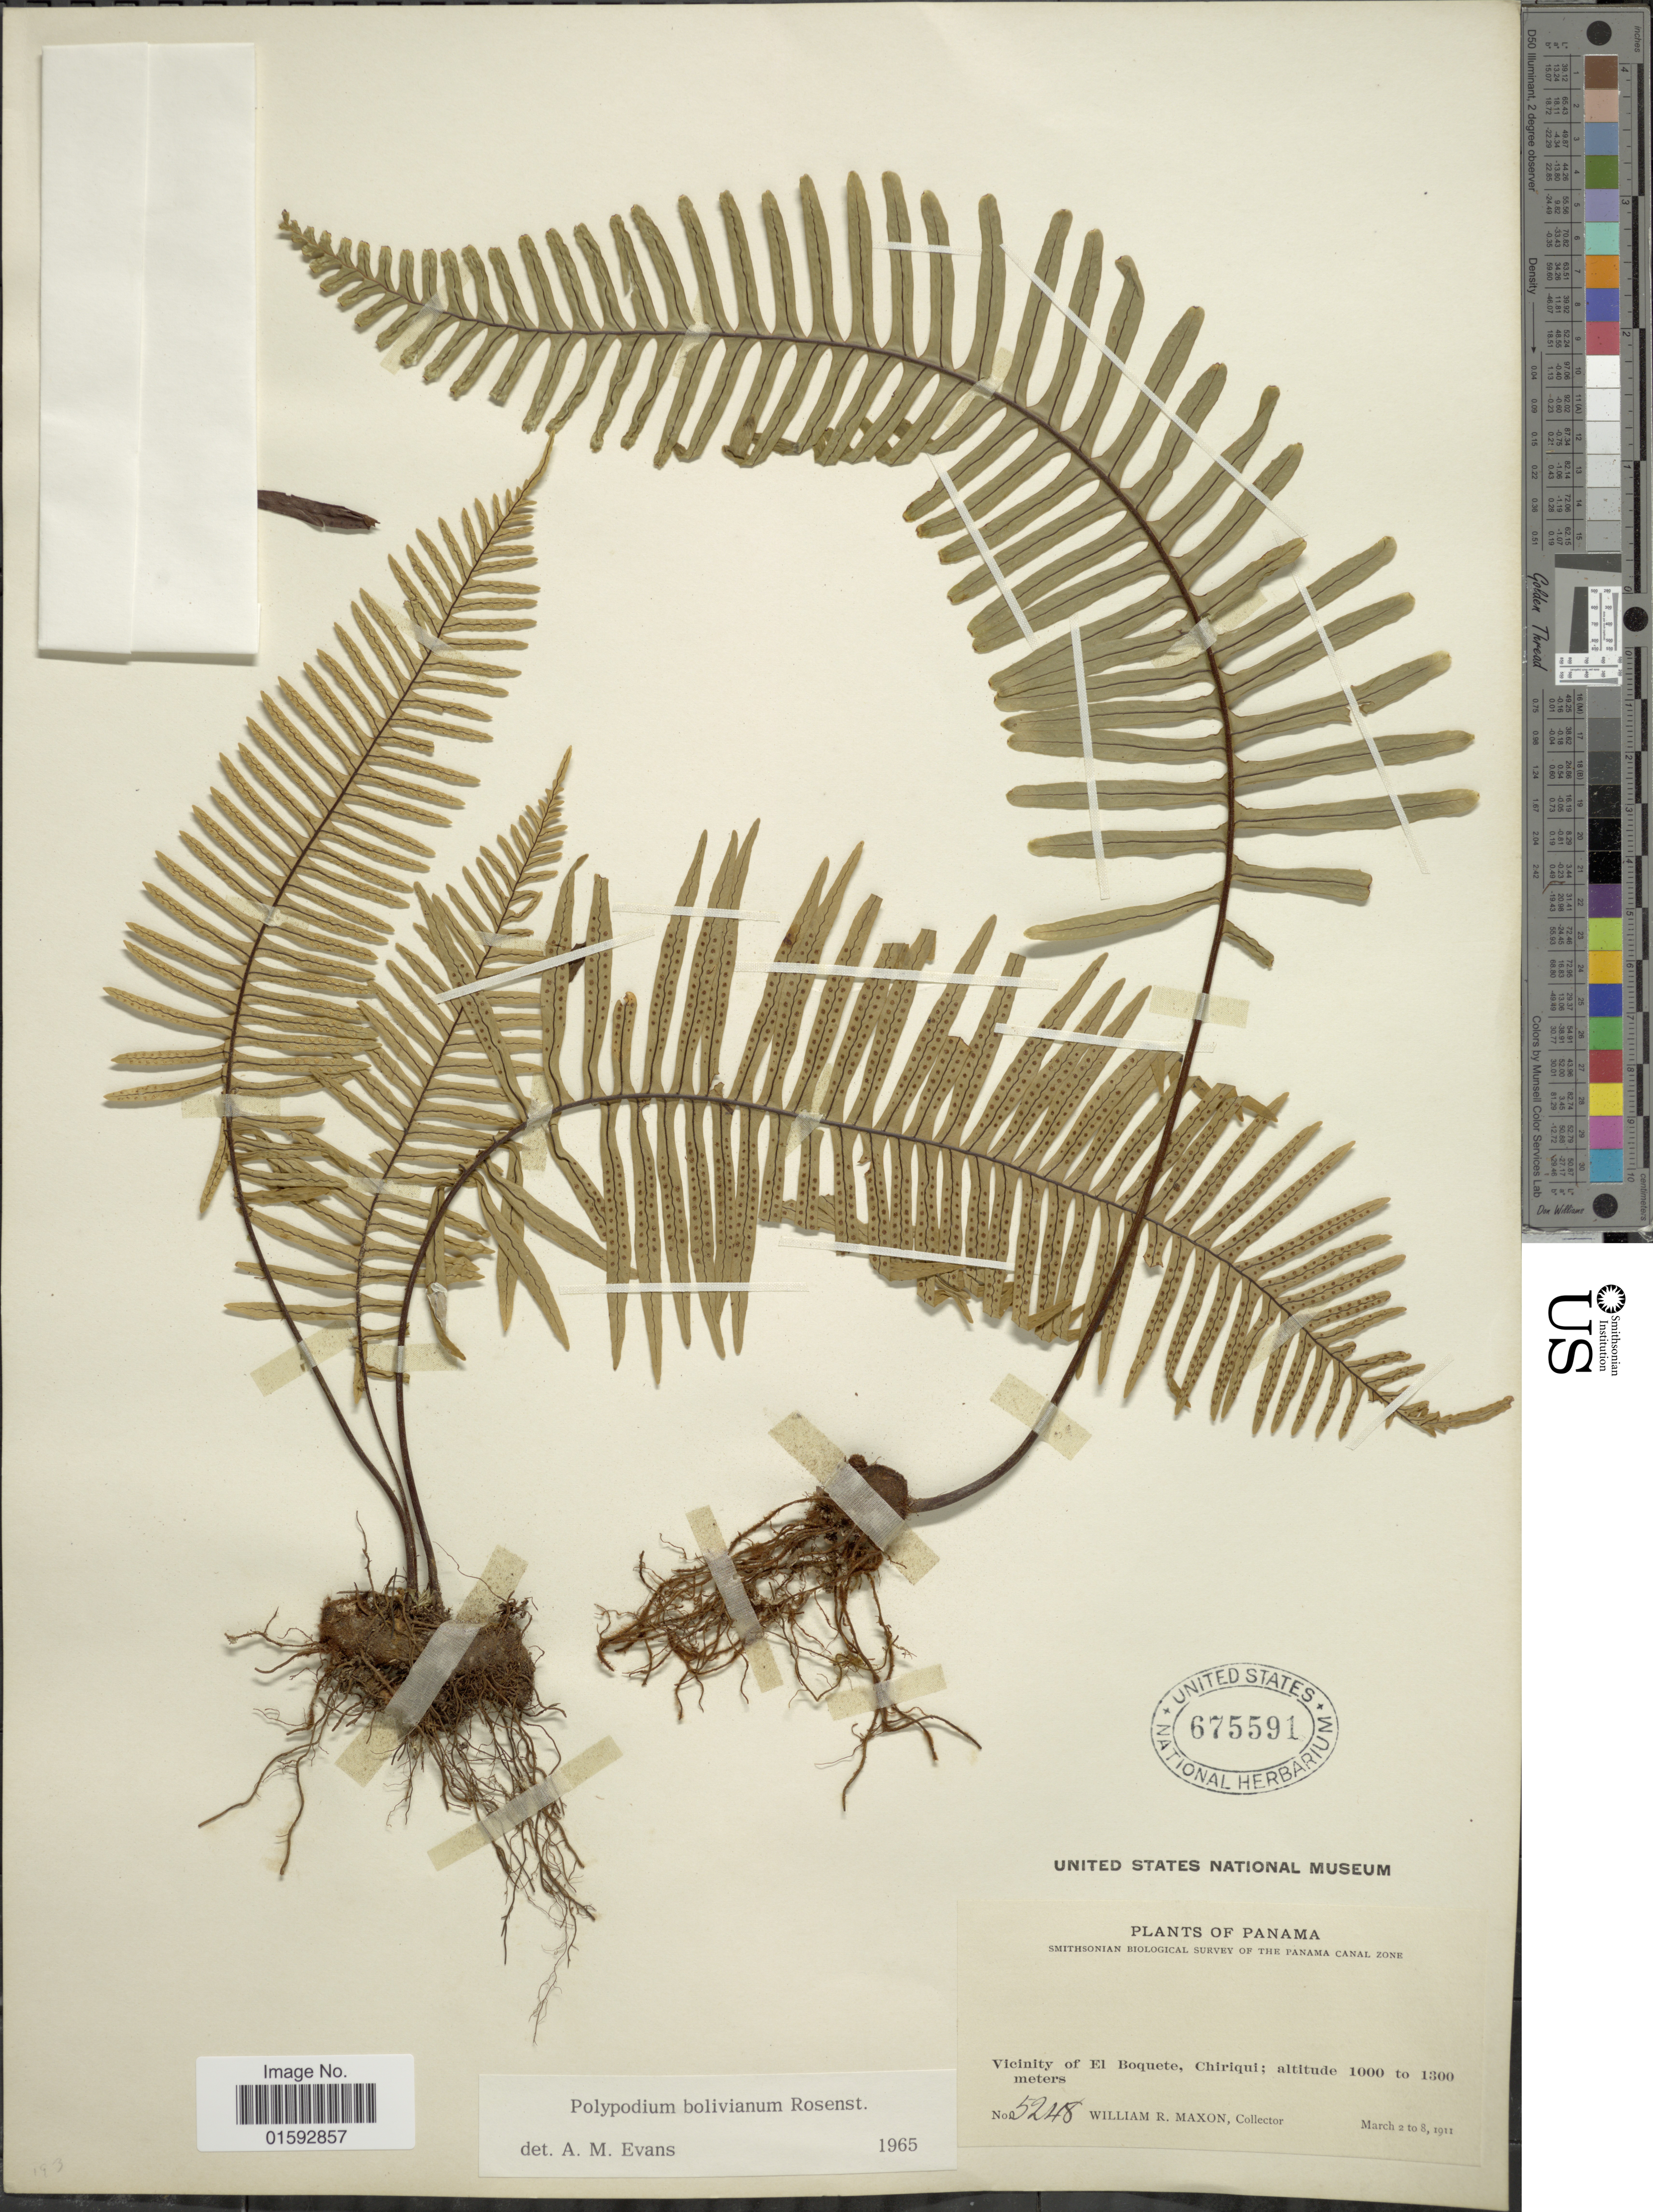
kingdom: Plantae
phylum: Tracheophyta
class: Polypodiopsida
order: Polypodiales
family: Polypodiaceae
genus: Pecluma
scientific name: Pecluma divaricata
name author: (E. Fourn.) Mickel & Beitel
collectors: W. R. Maxon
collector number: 5248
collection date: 1911-03-02/1911-03-08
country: Panama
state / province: Chiriqui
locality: Vicinity of El Boquete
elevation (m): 1000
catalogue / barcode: US 675591